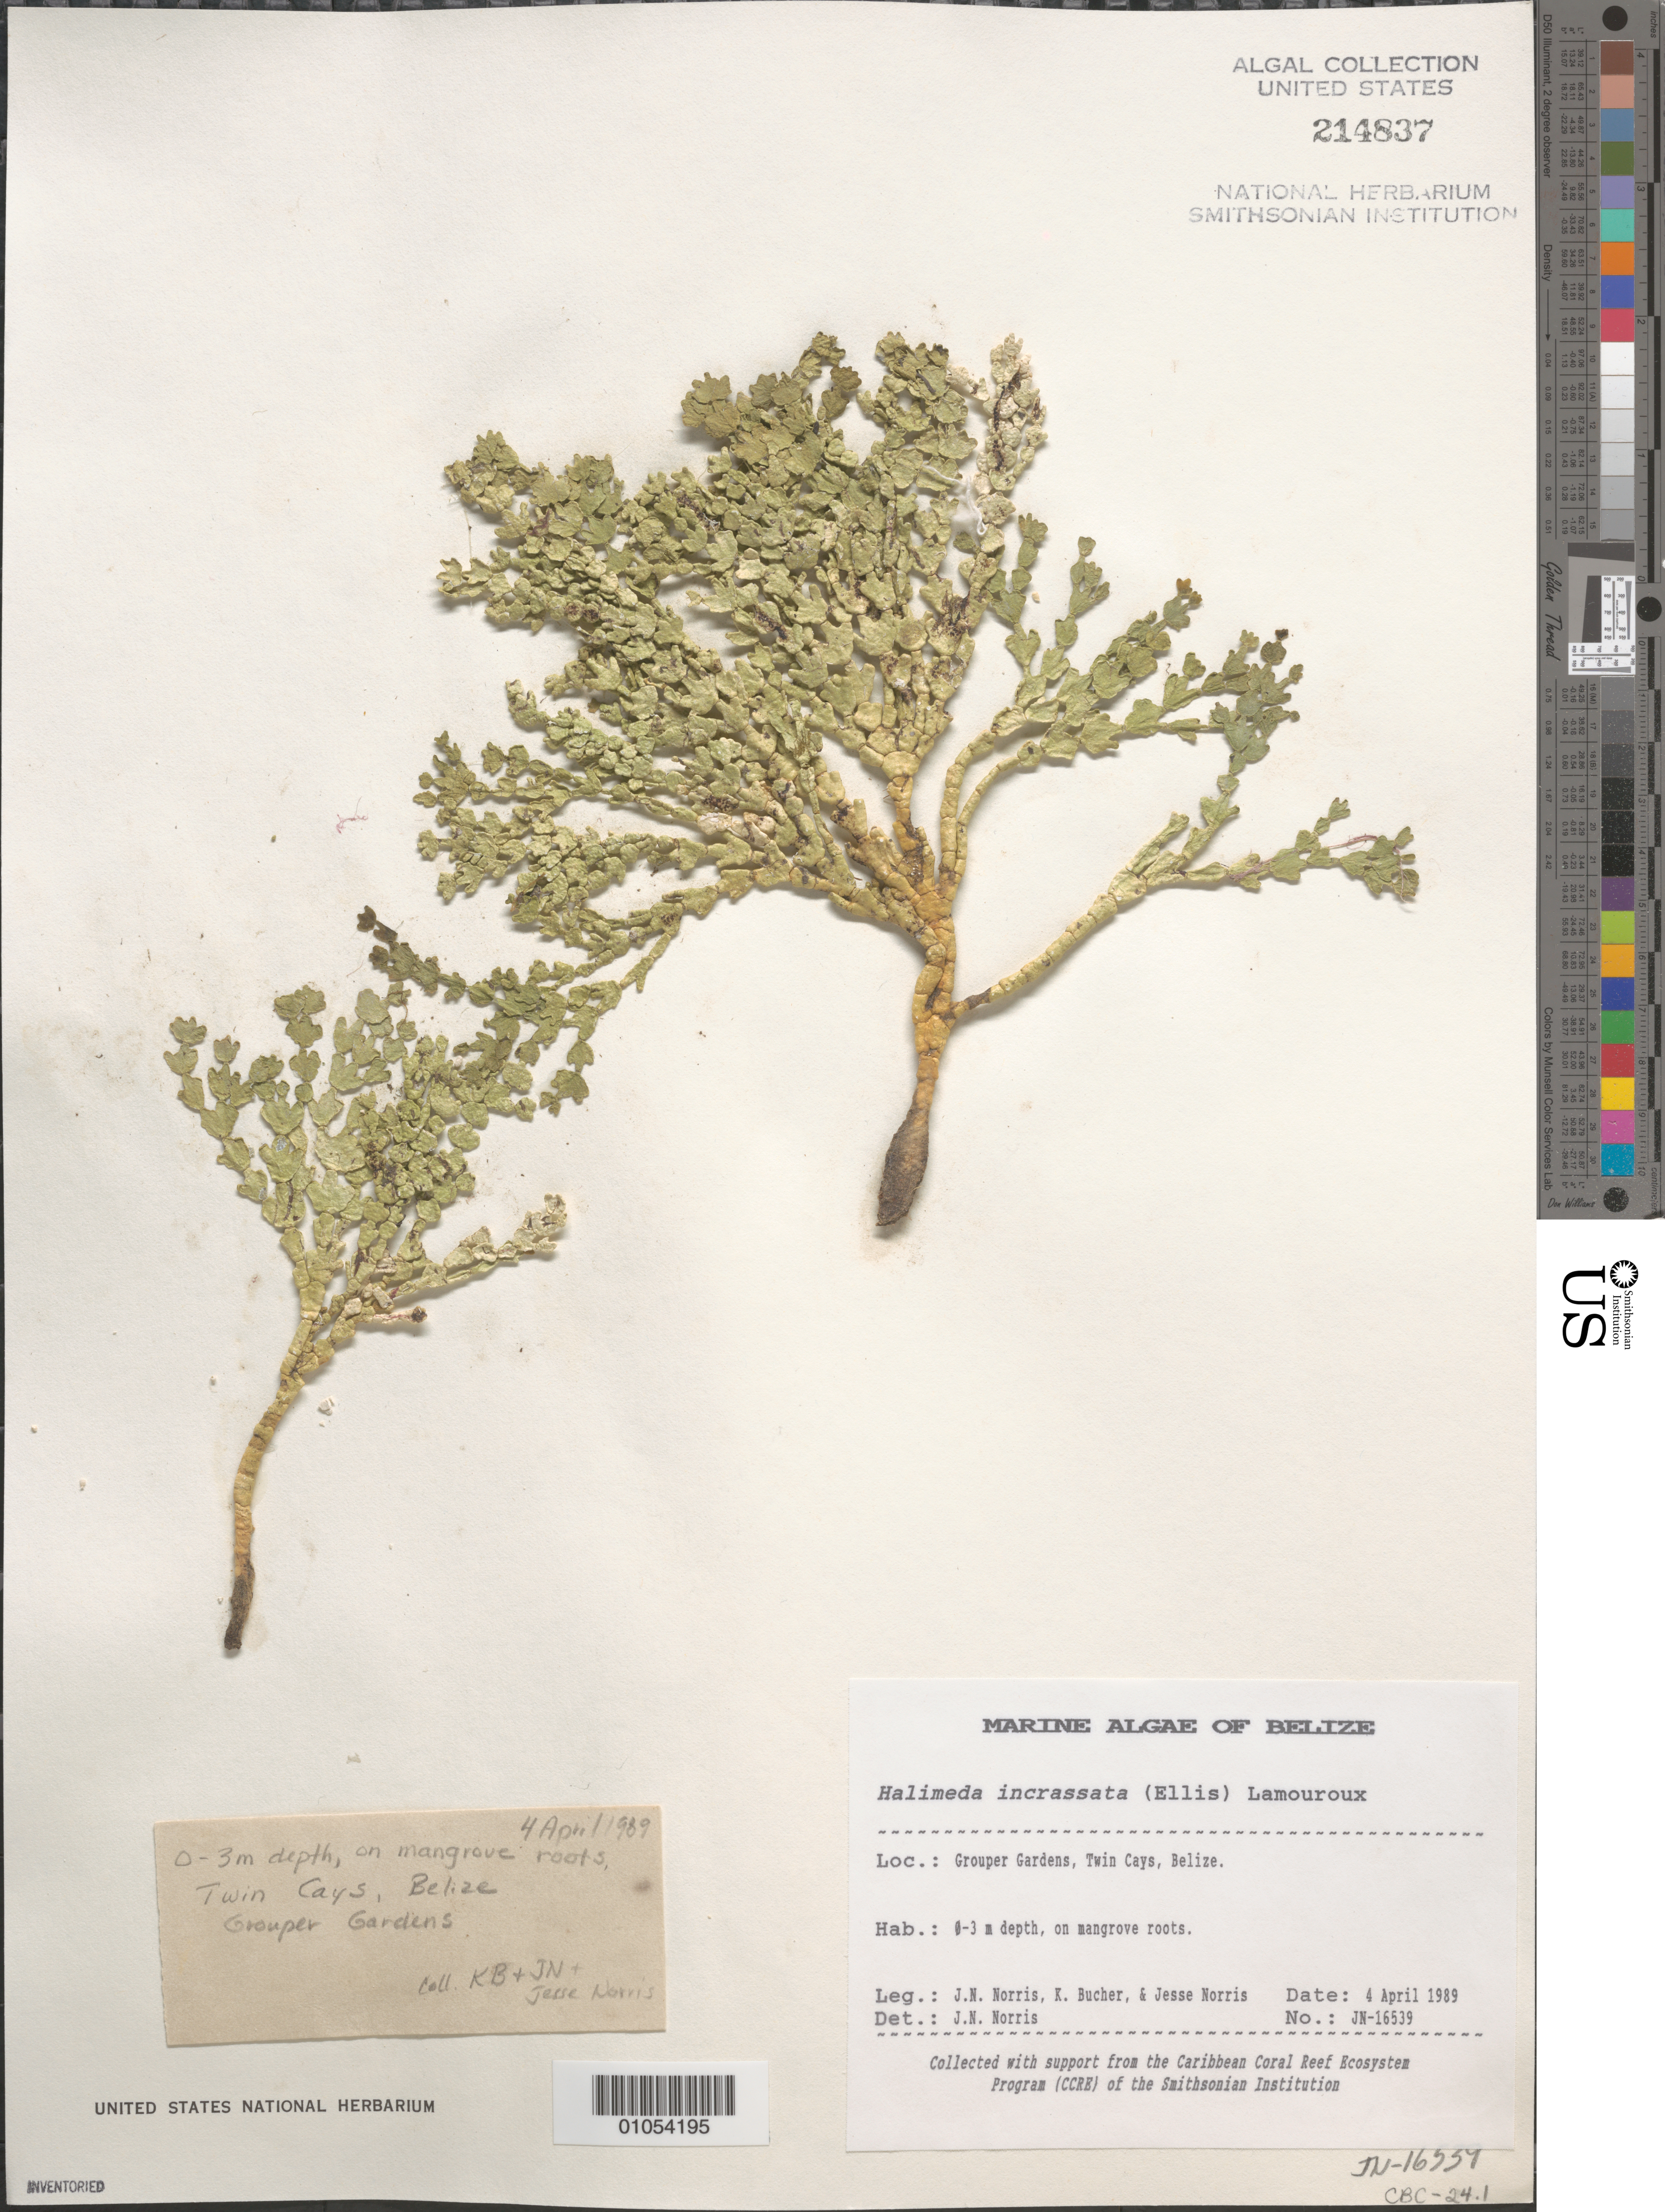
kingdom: Plantae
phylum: Tracheophyta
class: Magnoliopsida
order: Gentianales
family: Rubiaceae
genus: Psychotria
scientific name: Psychotria grandiflora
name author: H. Mann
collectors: B. C. Stone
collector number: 3335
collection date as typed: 12 Apr 1960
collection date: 1960-04-12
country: United States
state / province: Hawaii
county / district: Kaui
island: Kaua'i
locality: Kokee. Near upper end of Awa'awapuhi trail.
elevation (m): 1158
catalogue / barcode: US 3568737-2